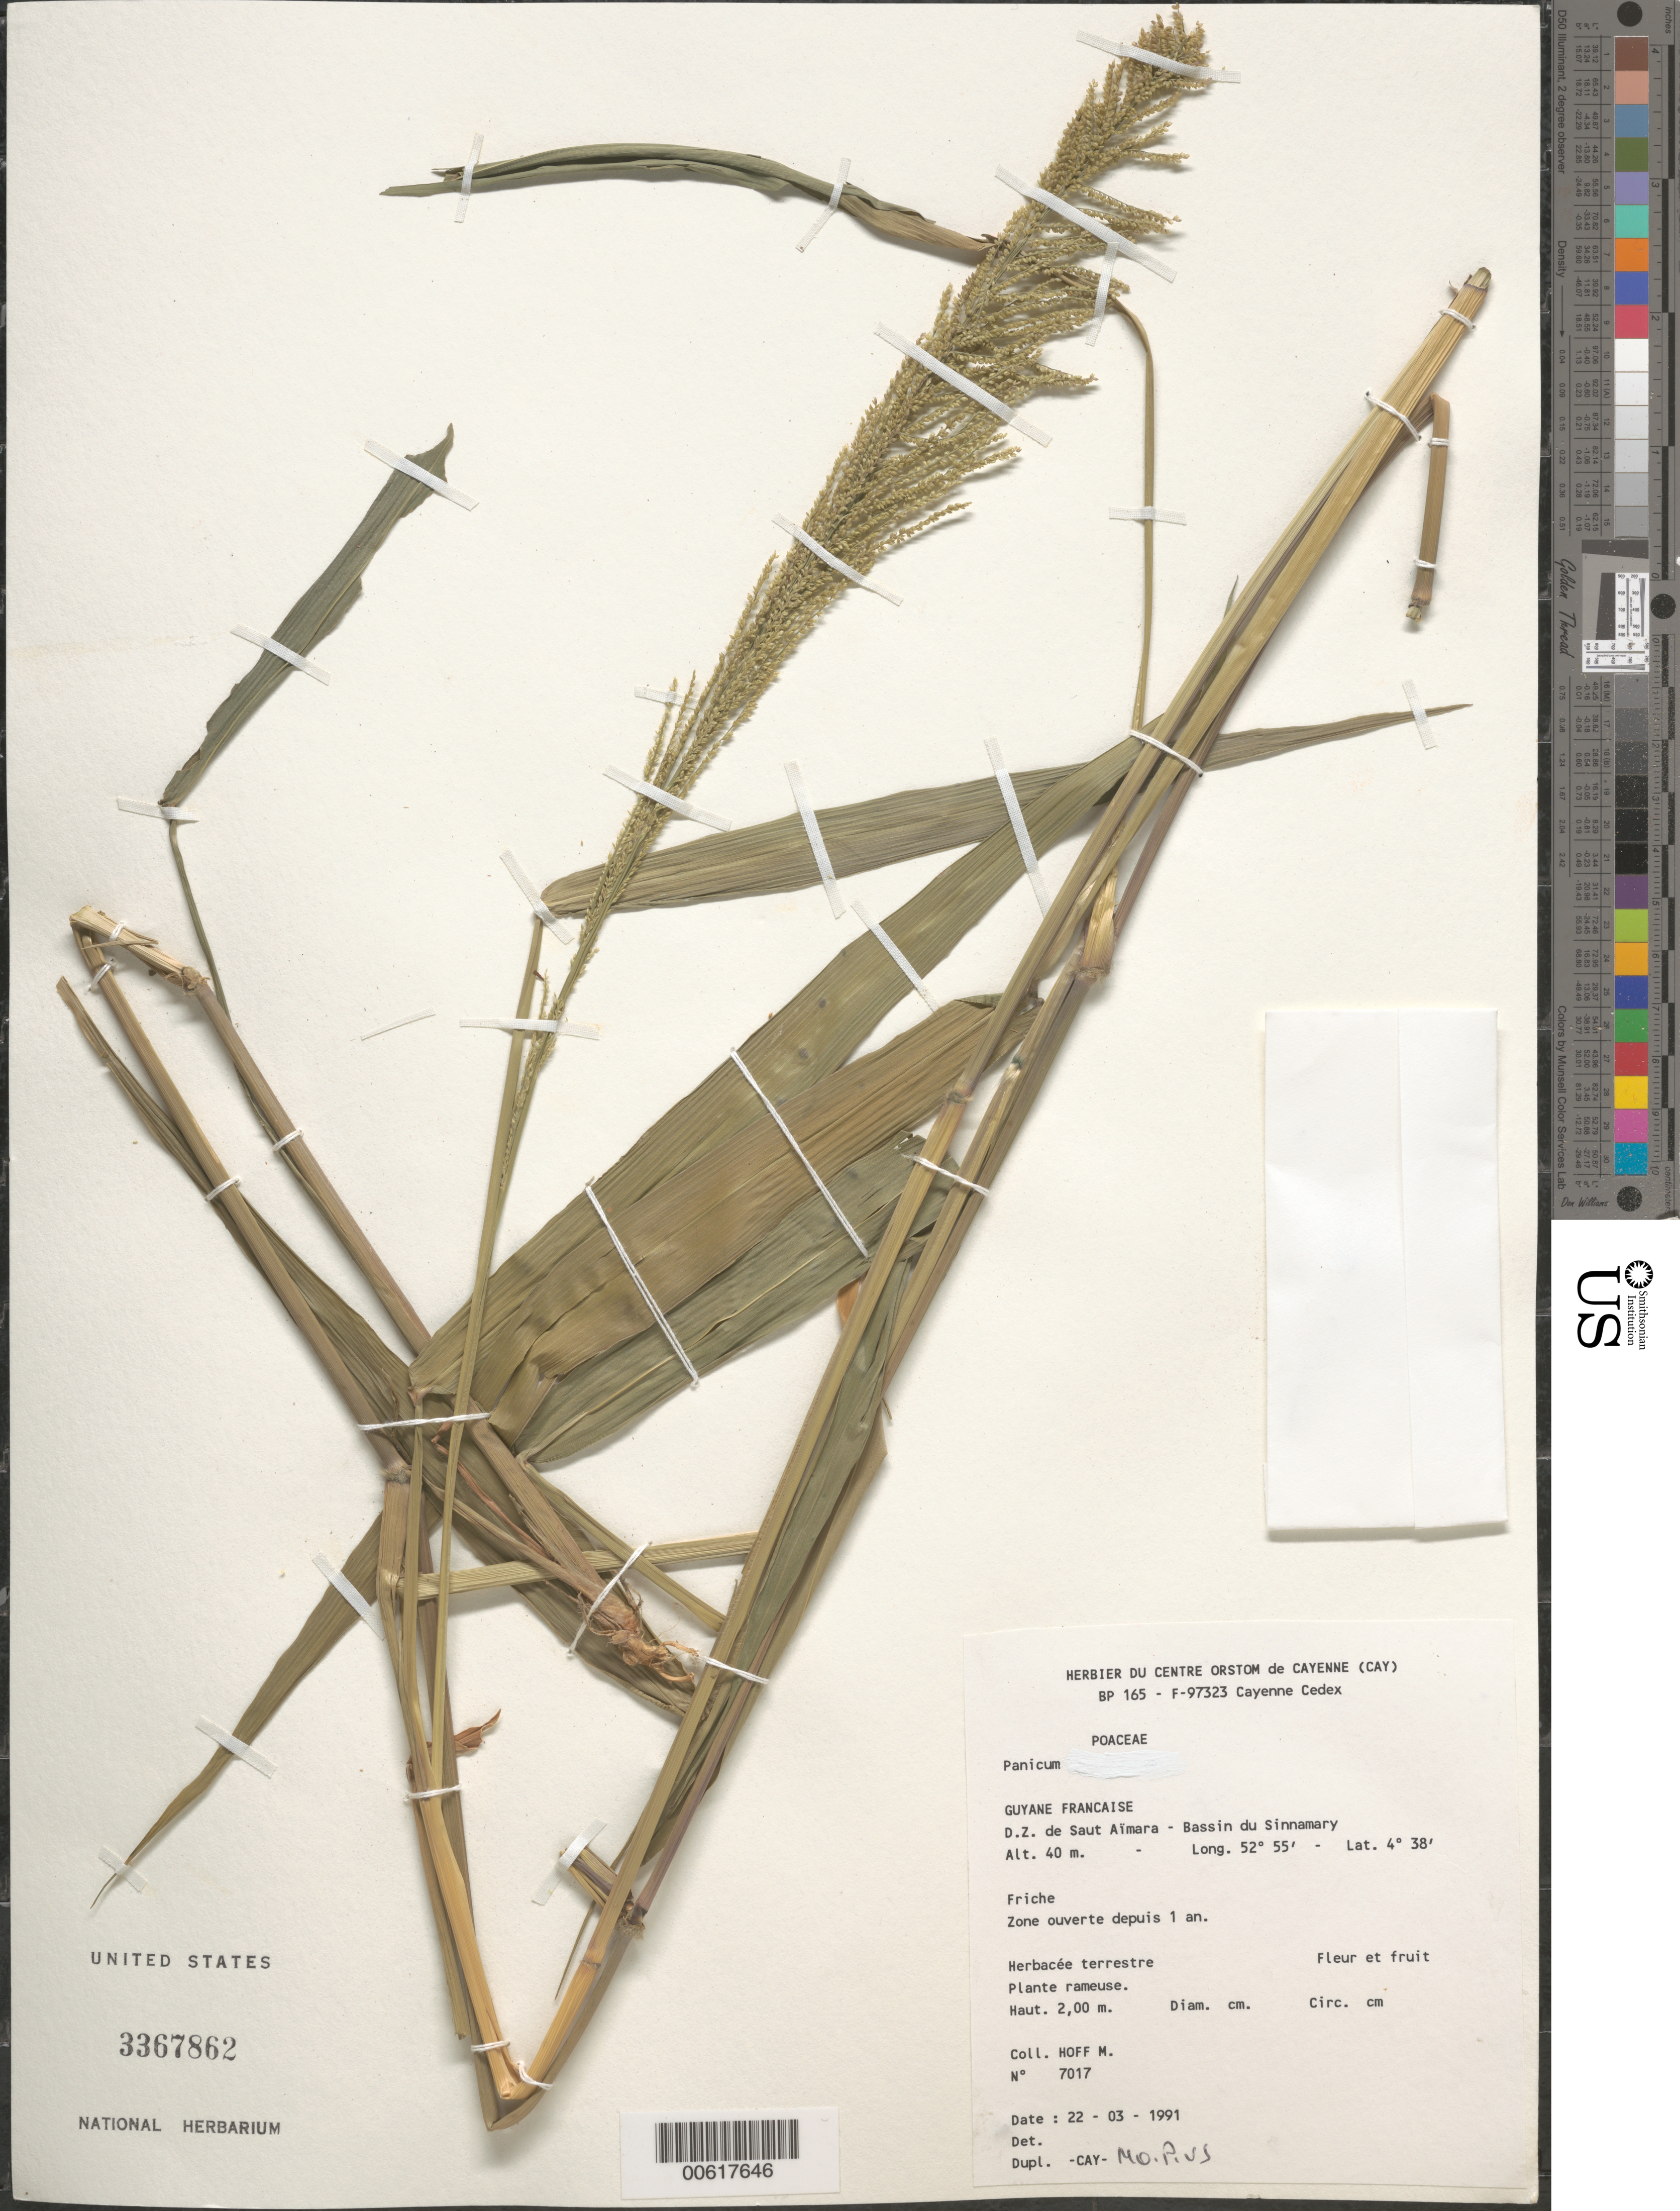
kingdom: Plantae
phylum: Tracheophyta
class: Liliopsida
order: Poales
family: Poaceae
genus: Panicum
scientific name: Panicum sp.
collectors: M. Hoff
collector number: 7017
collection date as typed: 22-Mar-91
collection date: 1991-03-22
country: French Guiana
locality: Saut Aïmara, Bassin du Sinnamary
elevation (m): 40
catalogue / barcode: US 3367862